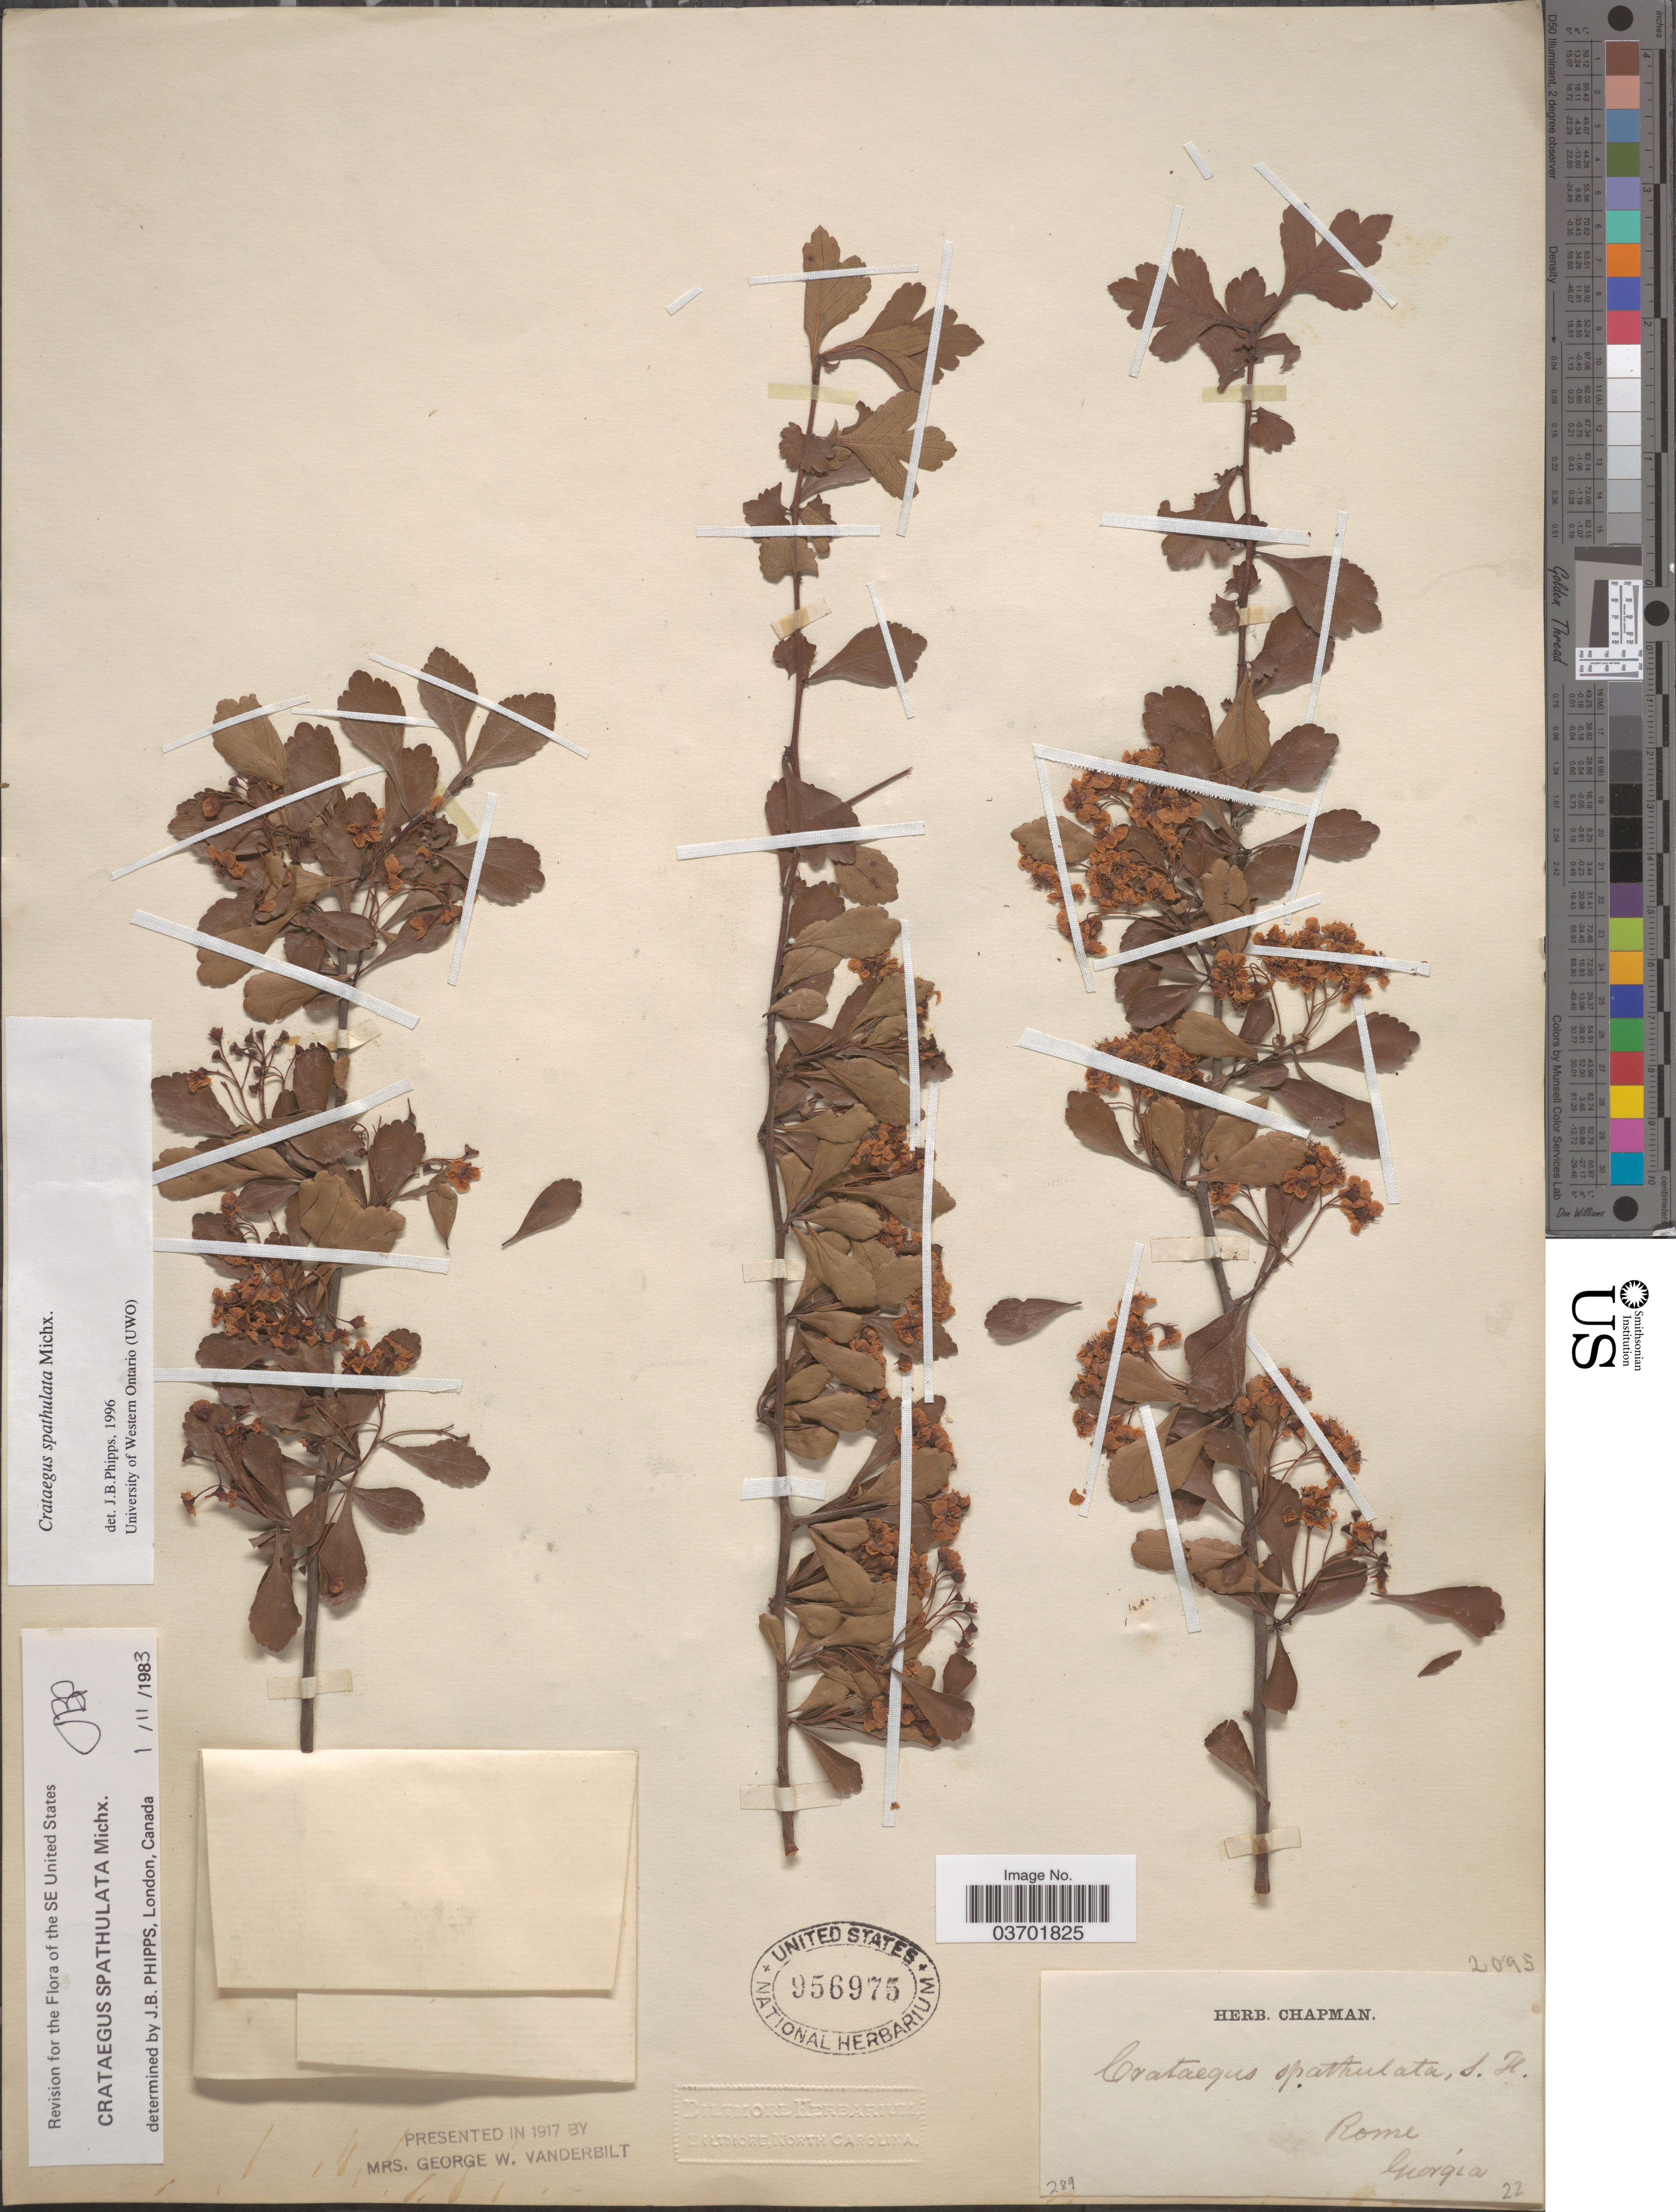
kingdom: Plantae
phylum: Tracheophyta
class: Magnoliopsida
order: Rosales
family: Rosaceae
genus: Crataegus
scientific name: Crataegus spathulata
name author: Michx.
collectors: ex herb. Chapman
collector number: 289/22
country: United States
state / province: Georgia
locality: Rome.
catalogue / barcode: US 956975